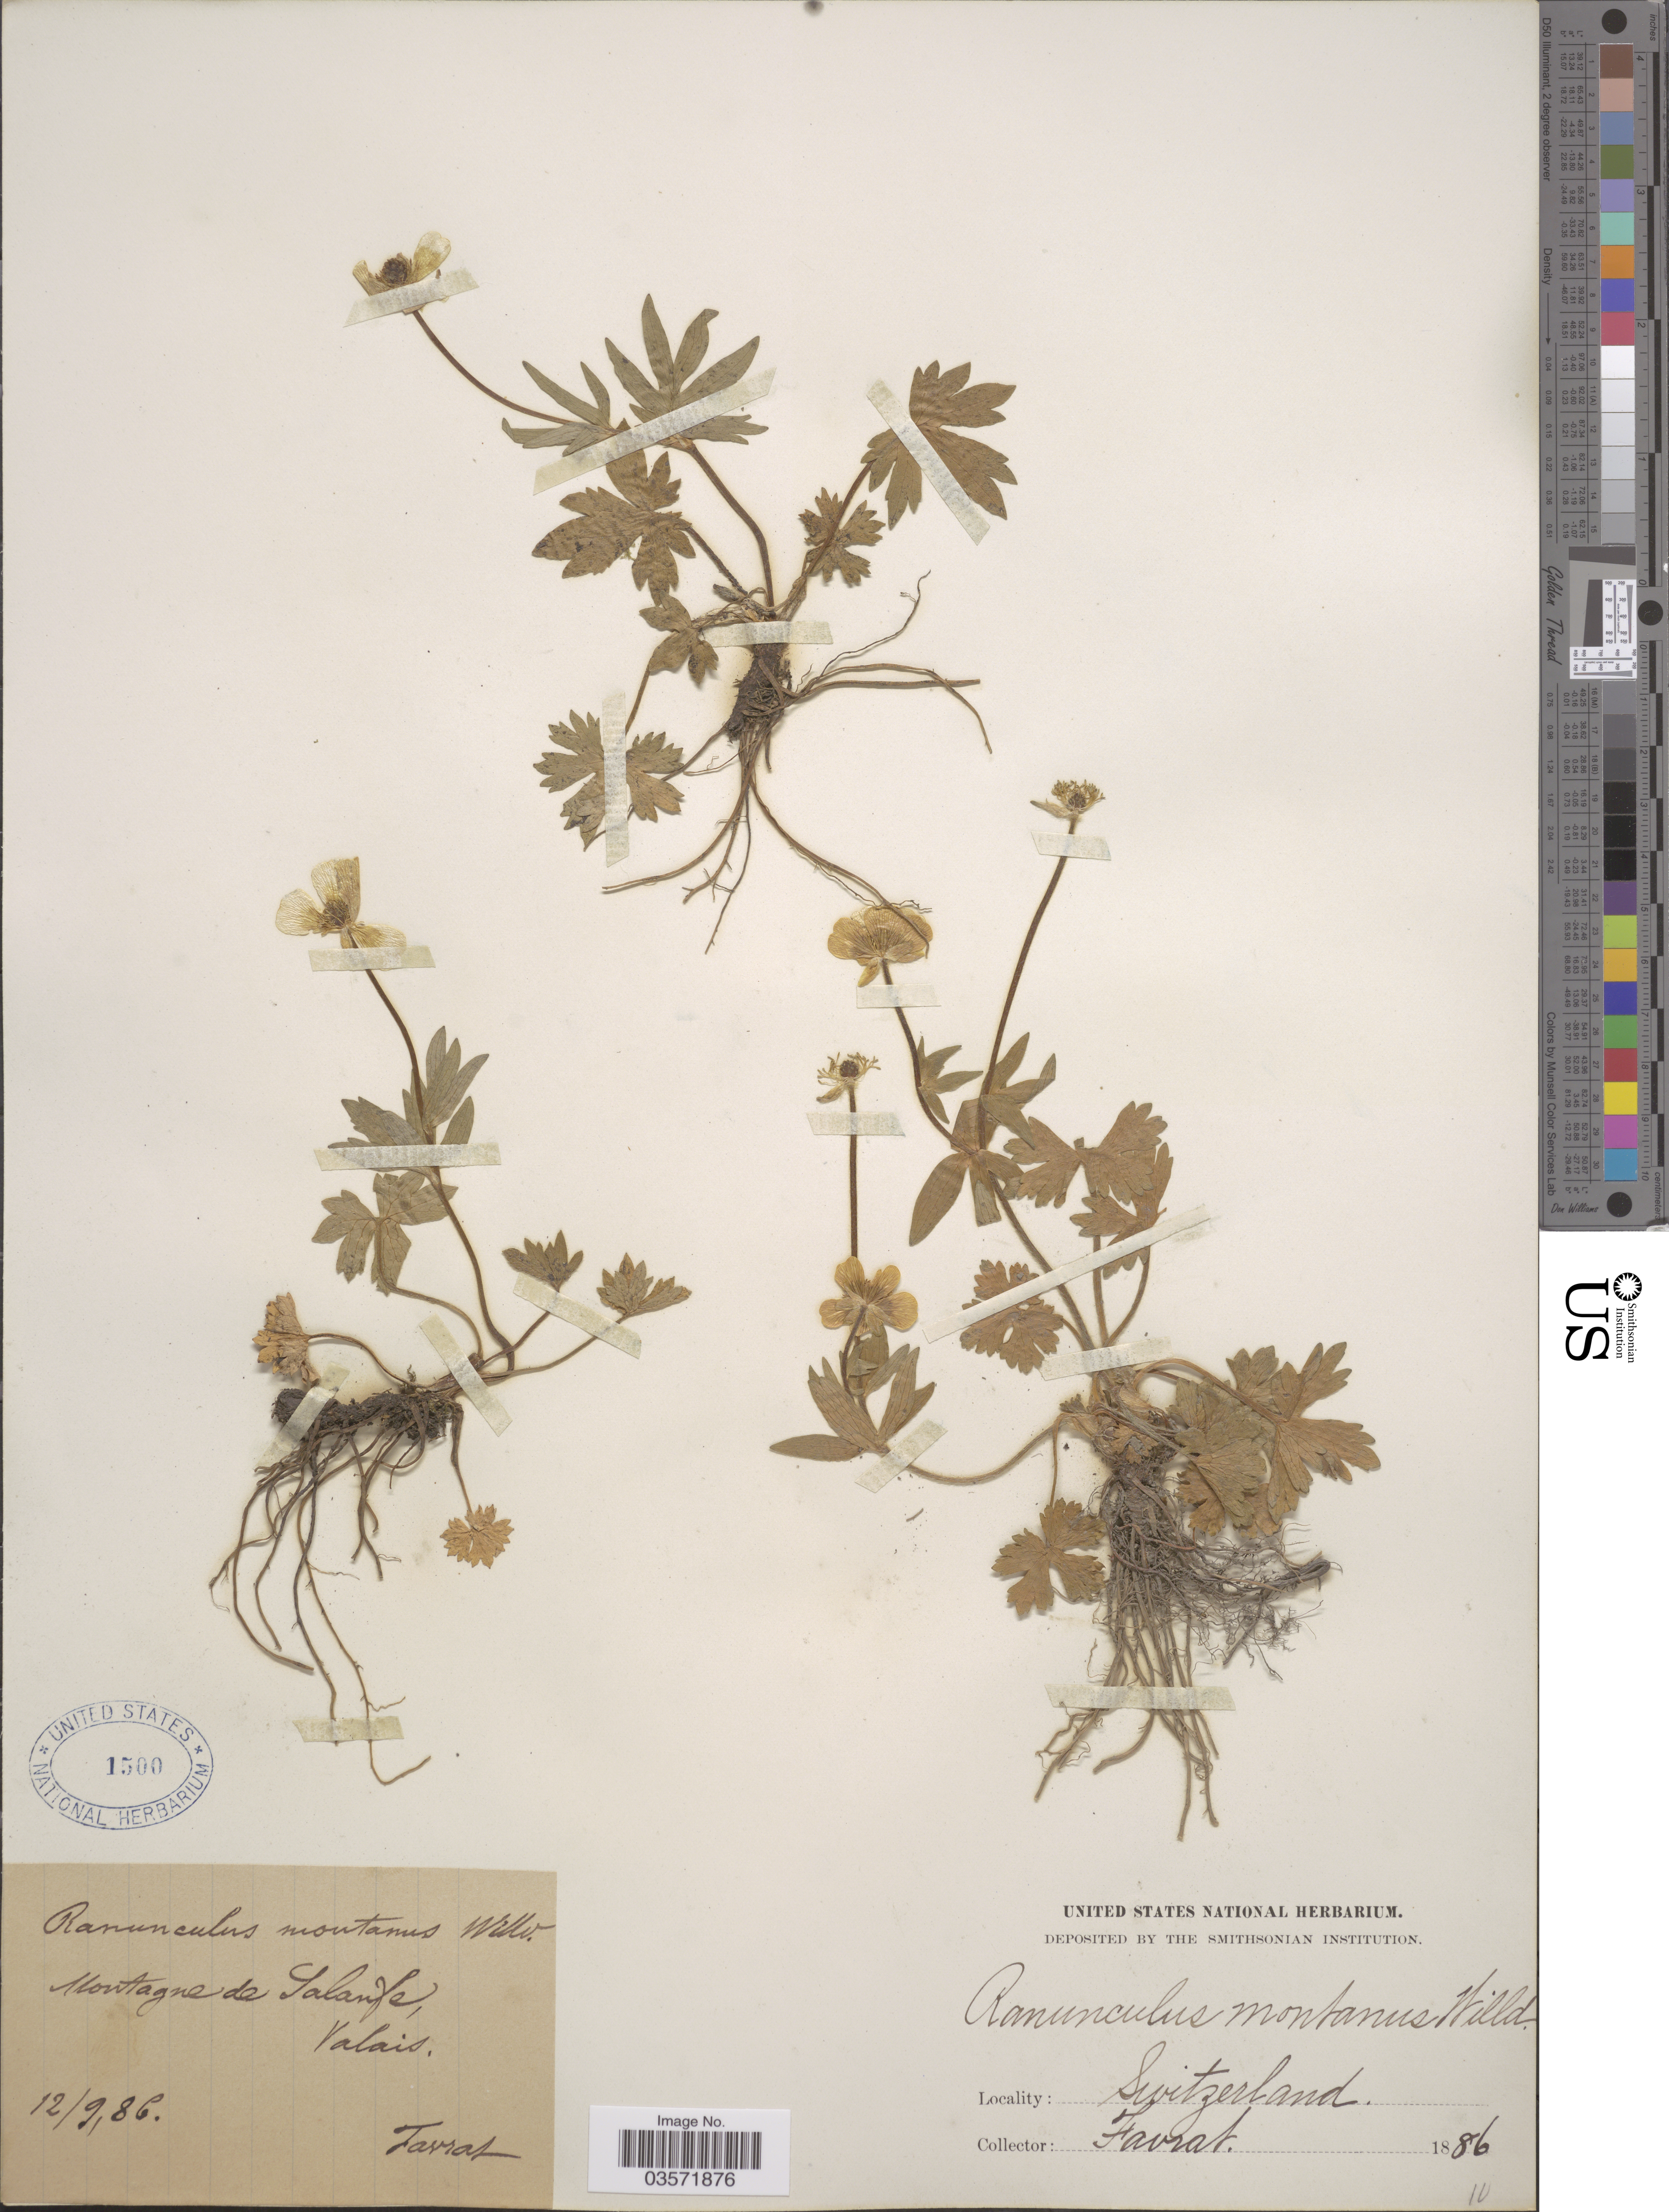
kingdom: Plantae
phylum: Tracheophyta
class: Magnoliopsida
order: Ranunculales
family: Ranunculaceae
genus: Ranunculus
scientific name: Ranunculus montanus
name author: Willd.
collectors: L. Favrat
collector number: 10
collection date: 1886-09-12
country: Switzerland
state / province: Valais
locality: Montagne de Salanfe.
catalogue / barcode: US 1500